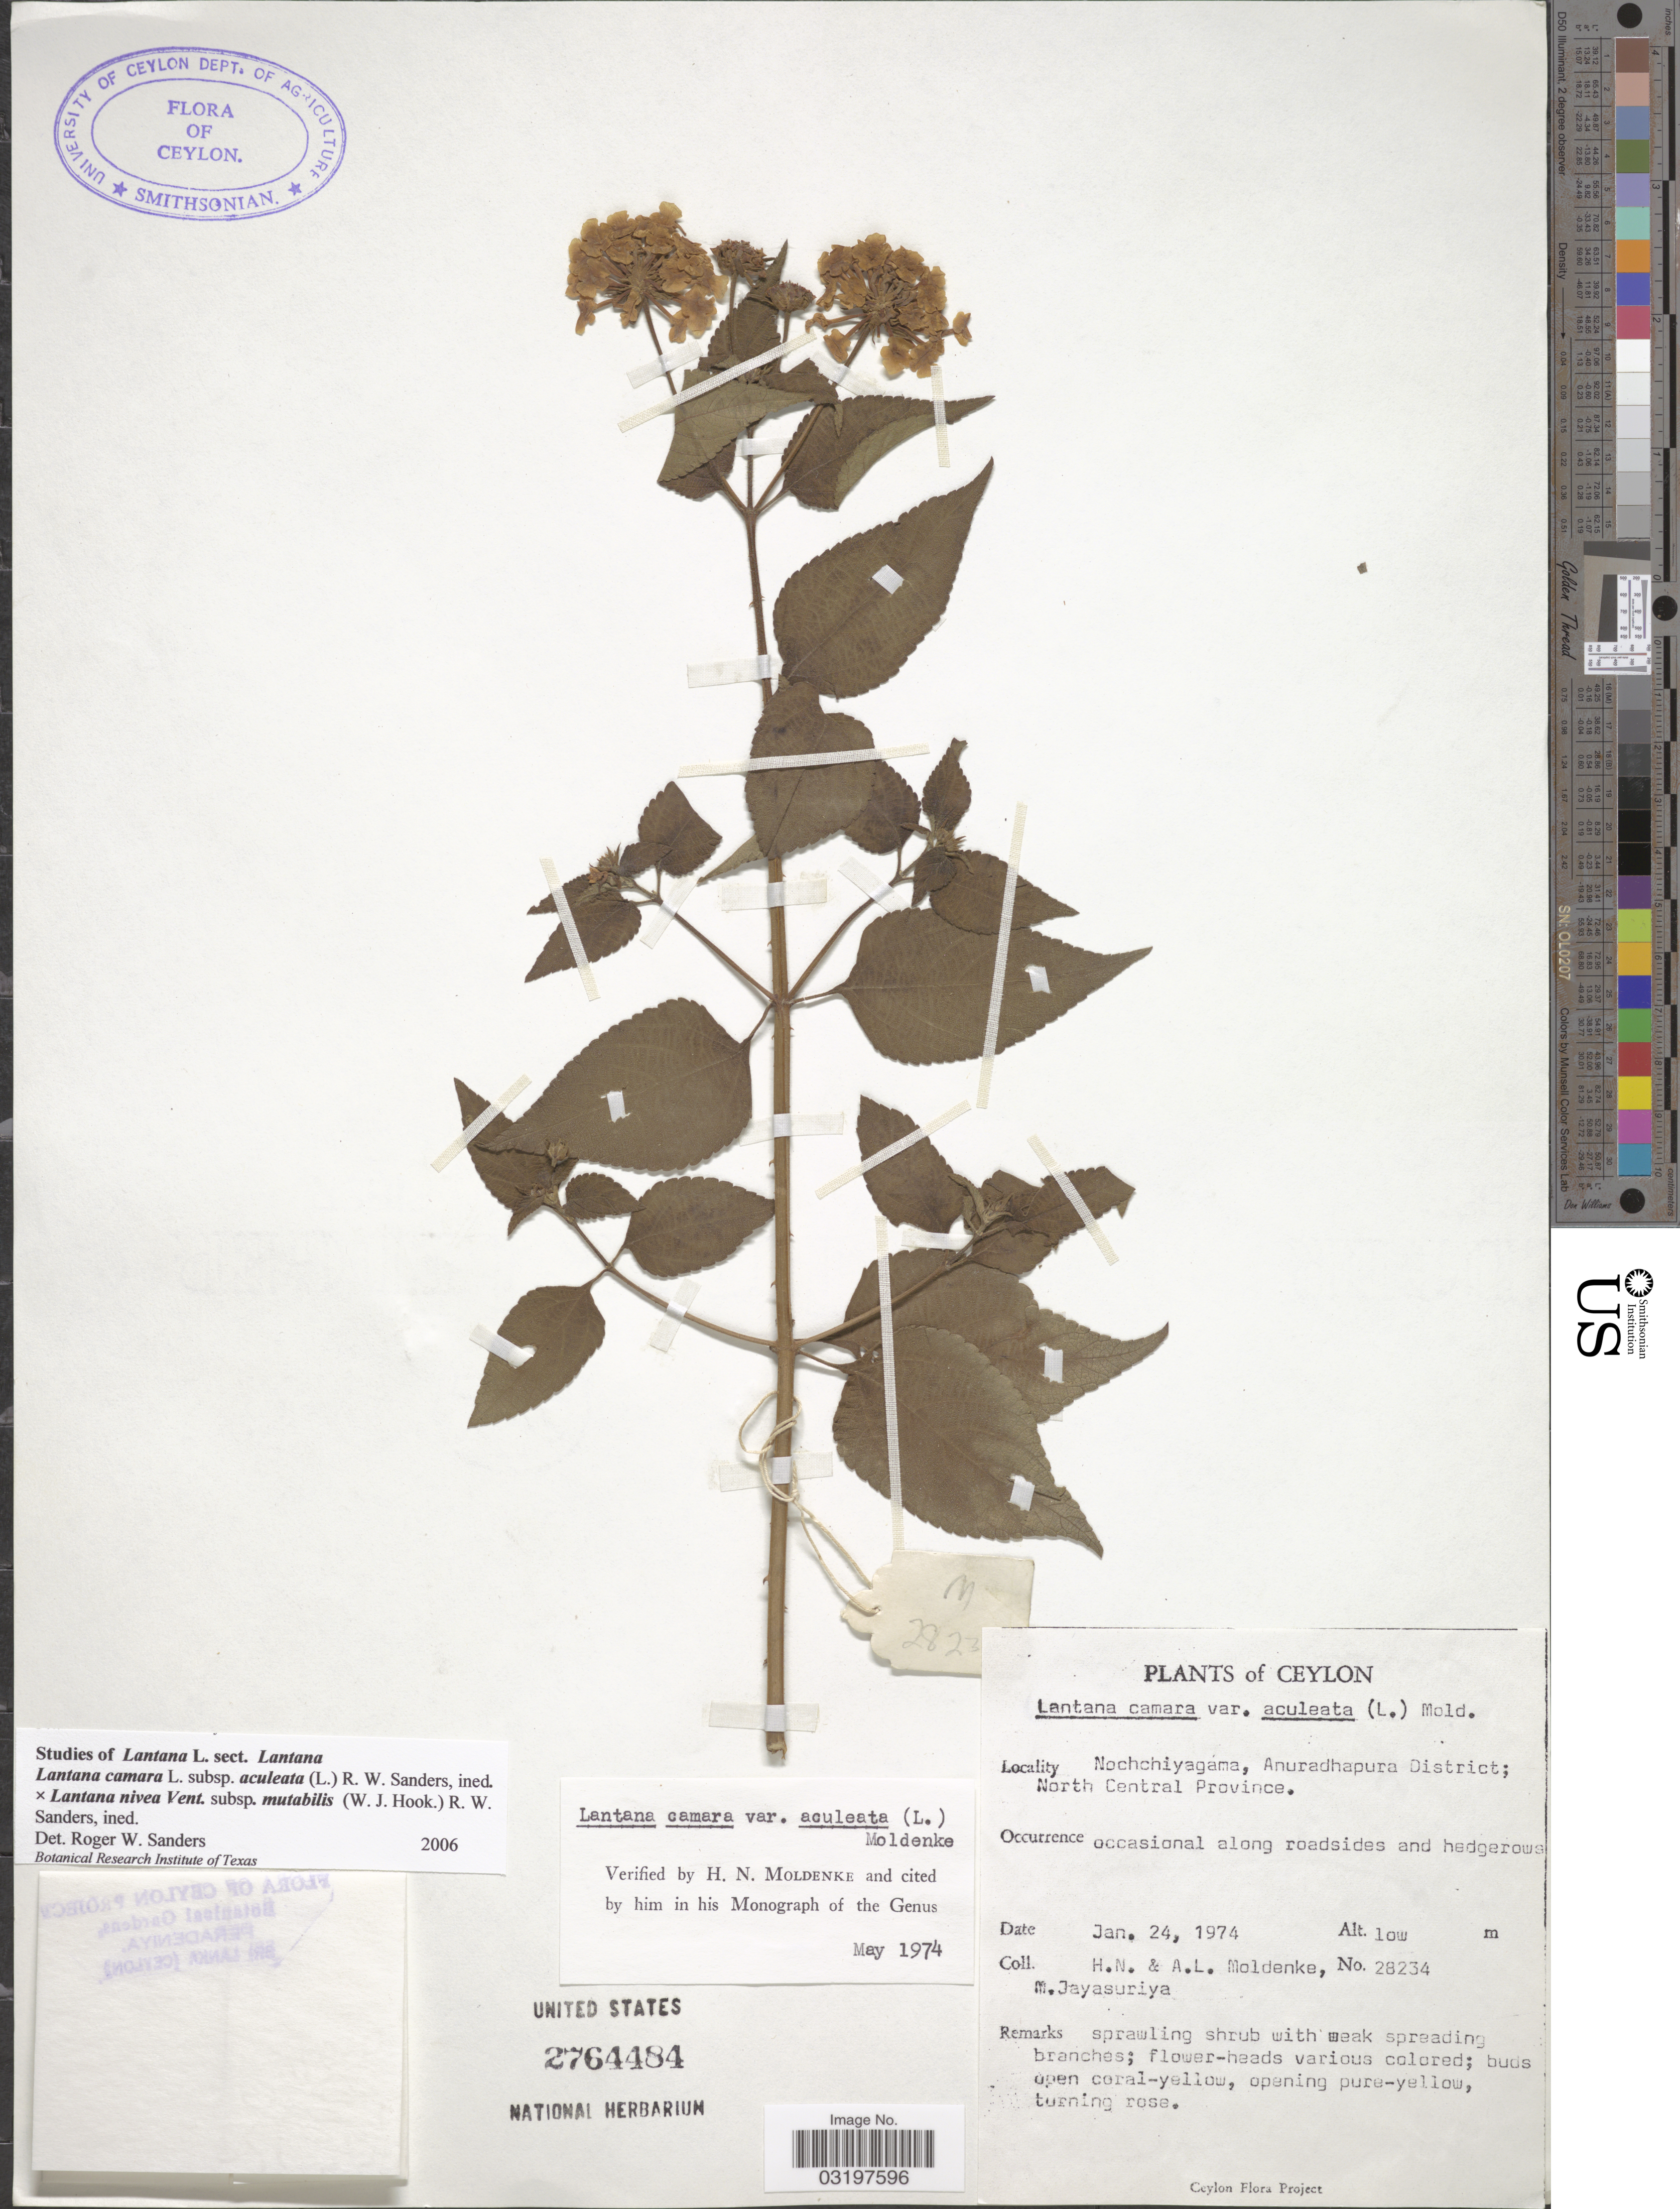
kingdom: Plantae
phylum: Tracheophyta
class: Magnoliopsida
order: Lamiales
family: Verbenaceae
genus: Lantana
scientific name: Lantana camara subsp. aculeata x L. nivea subsp. mutabilis (Hook.) R. W. Sanders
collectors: H. N. Moldenke, A. L. Moldenke & M. Jayasuriya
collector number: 28234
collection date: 1974-01-24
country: Sri Lanka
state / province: North Central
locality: Ceylon. Nochchiyagama, Anuradhapura District.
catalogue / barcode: US 2764484